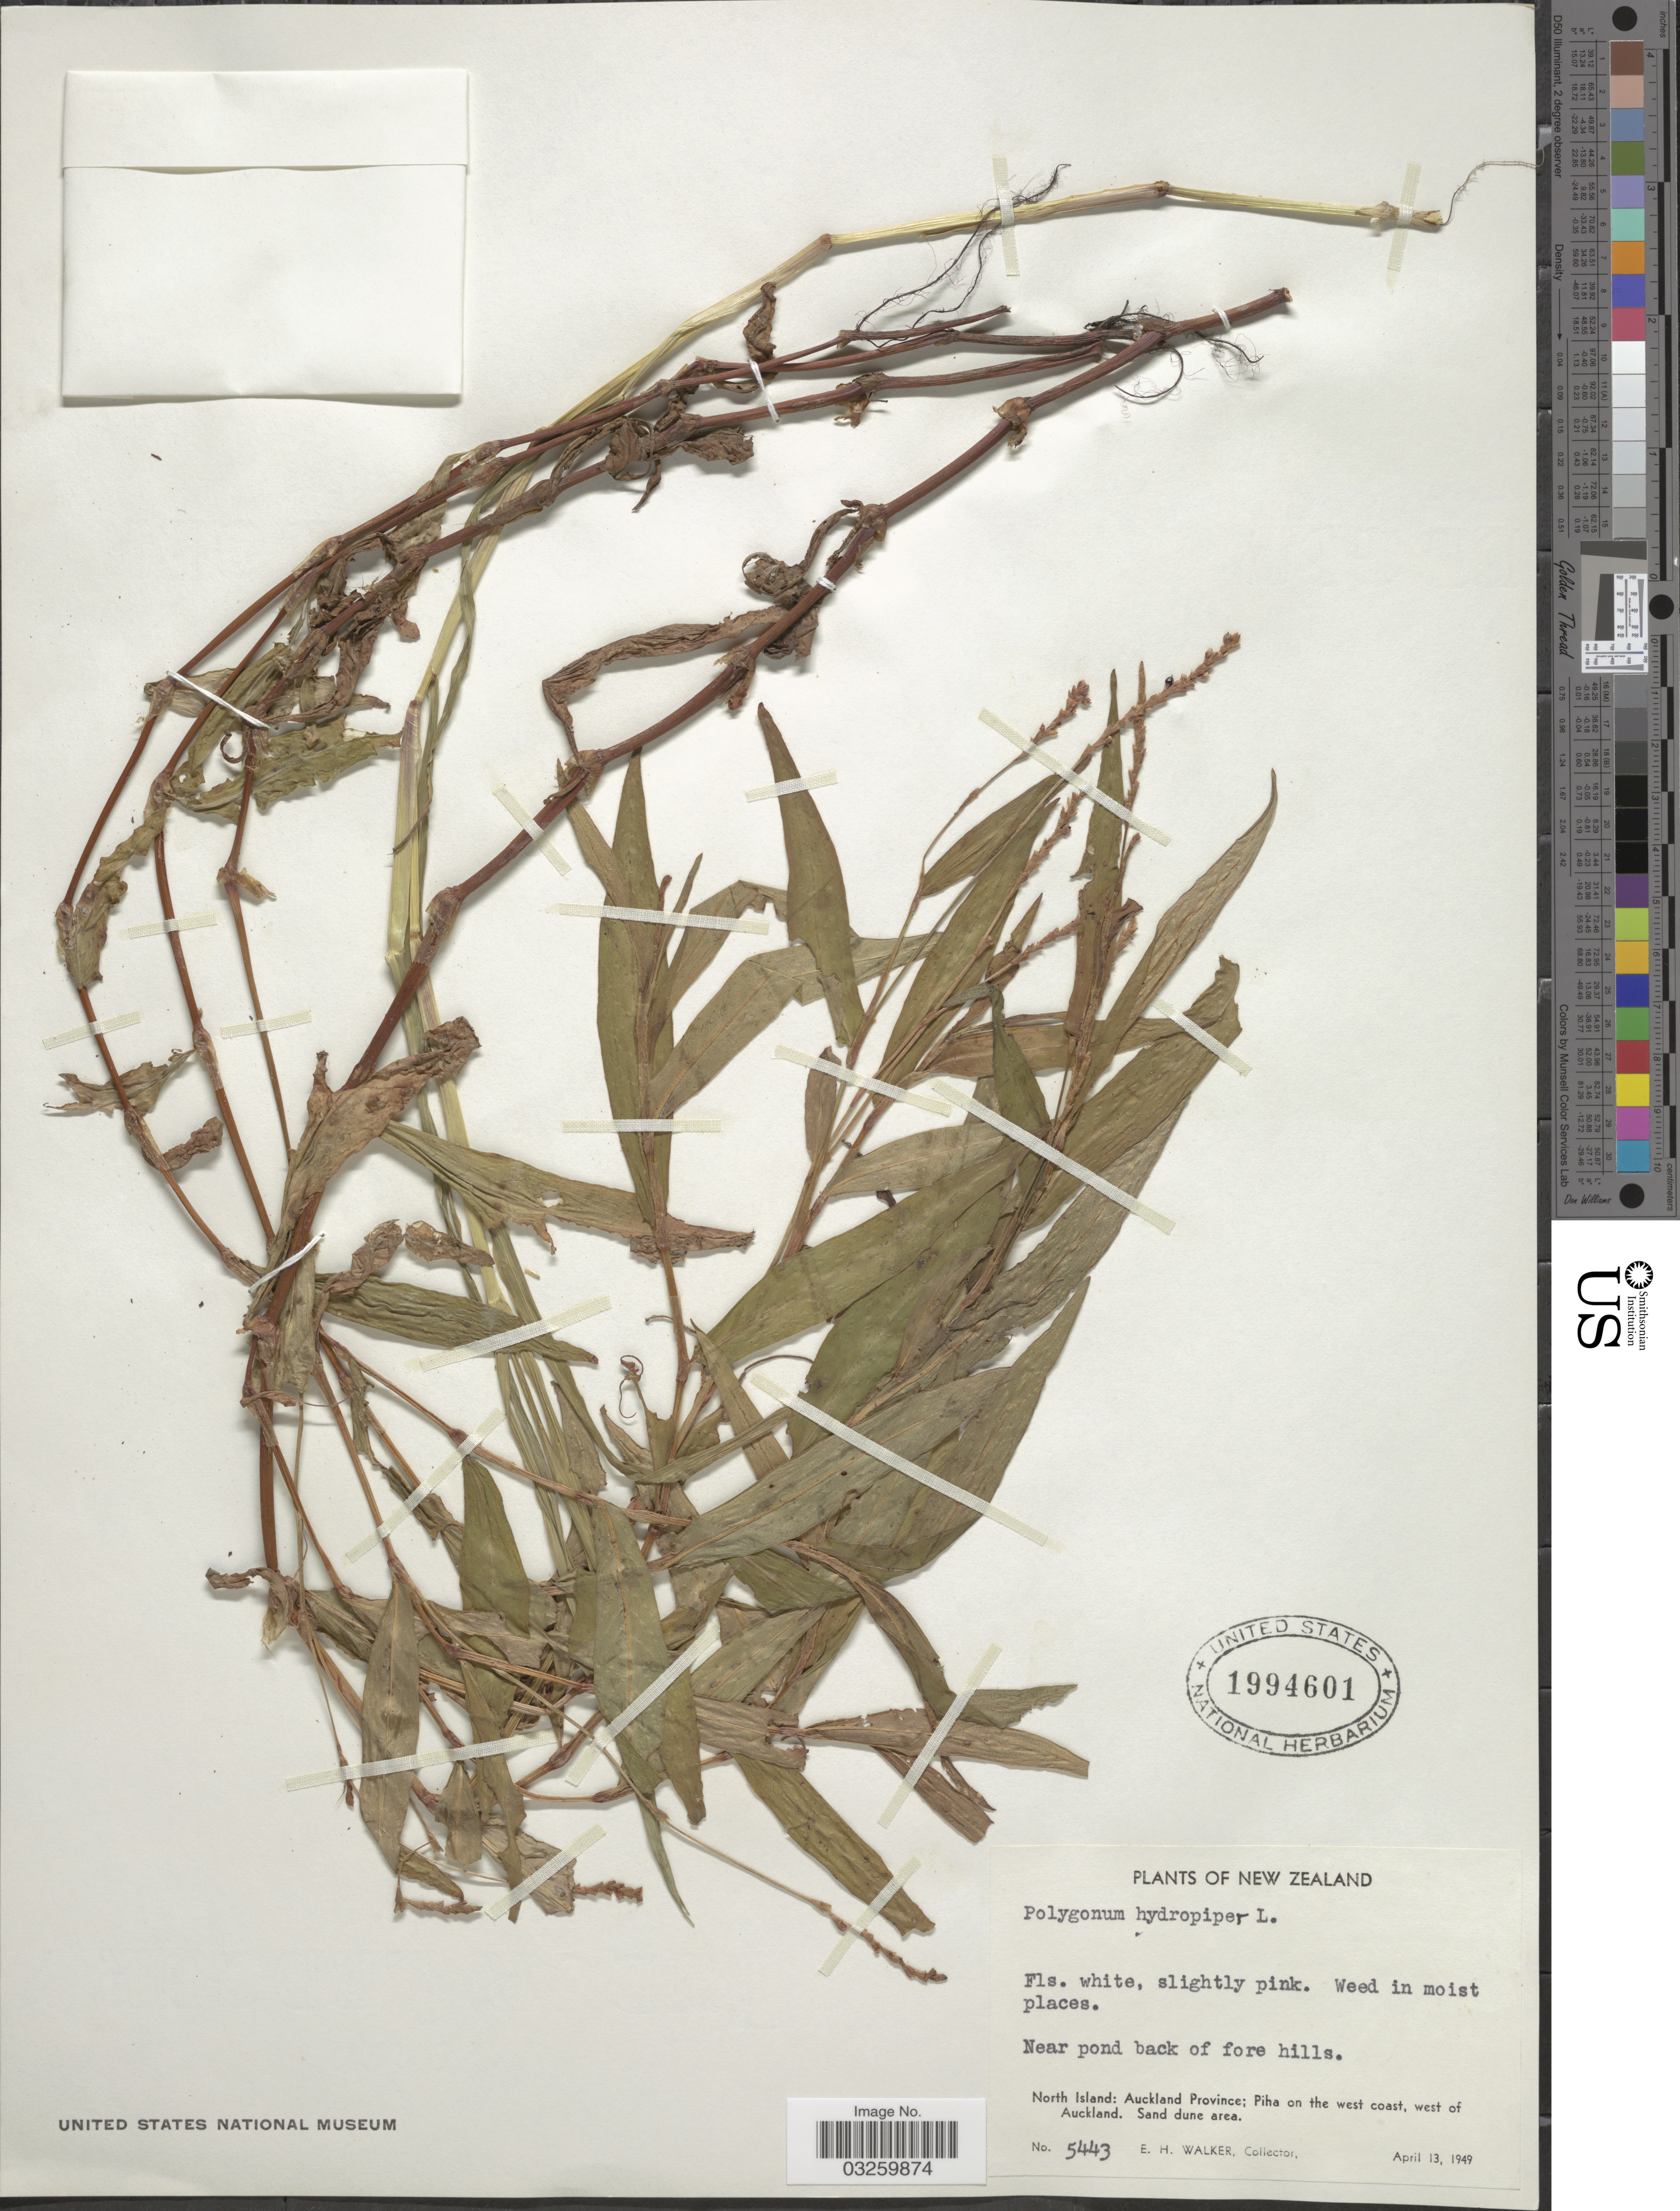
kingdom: Plantae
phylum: Tracheophyta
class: Magnoliopsida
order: Caryophyllales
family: Polygonaceae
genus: Persicaria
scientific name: Persicaria hydropiper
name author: (L.) Delarbre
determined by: Wagner, W. L., (BOT), Smithsonian Institution - National Museum of Natural History (UNITED STATES)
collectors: E. H. Walker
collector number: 5443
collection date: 1949-04-13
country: New Zealand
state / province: Auckland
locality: Near pond back of fore hills. North Island: Piha on the west coast, west of Auckland.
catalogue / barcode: US 1994601